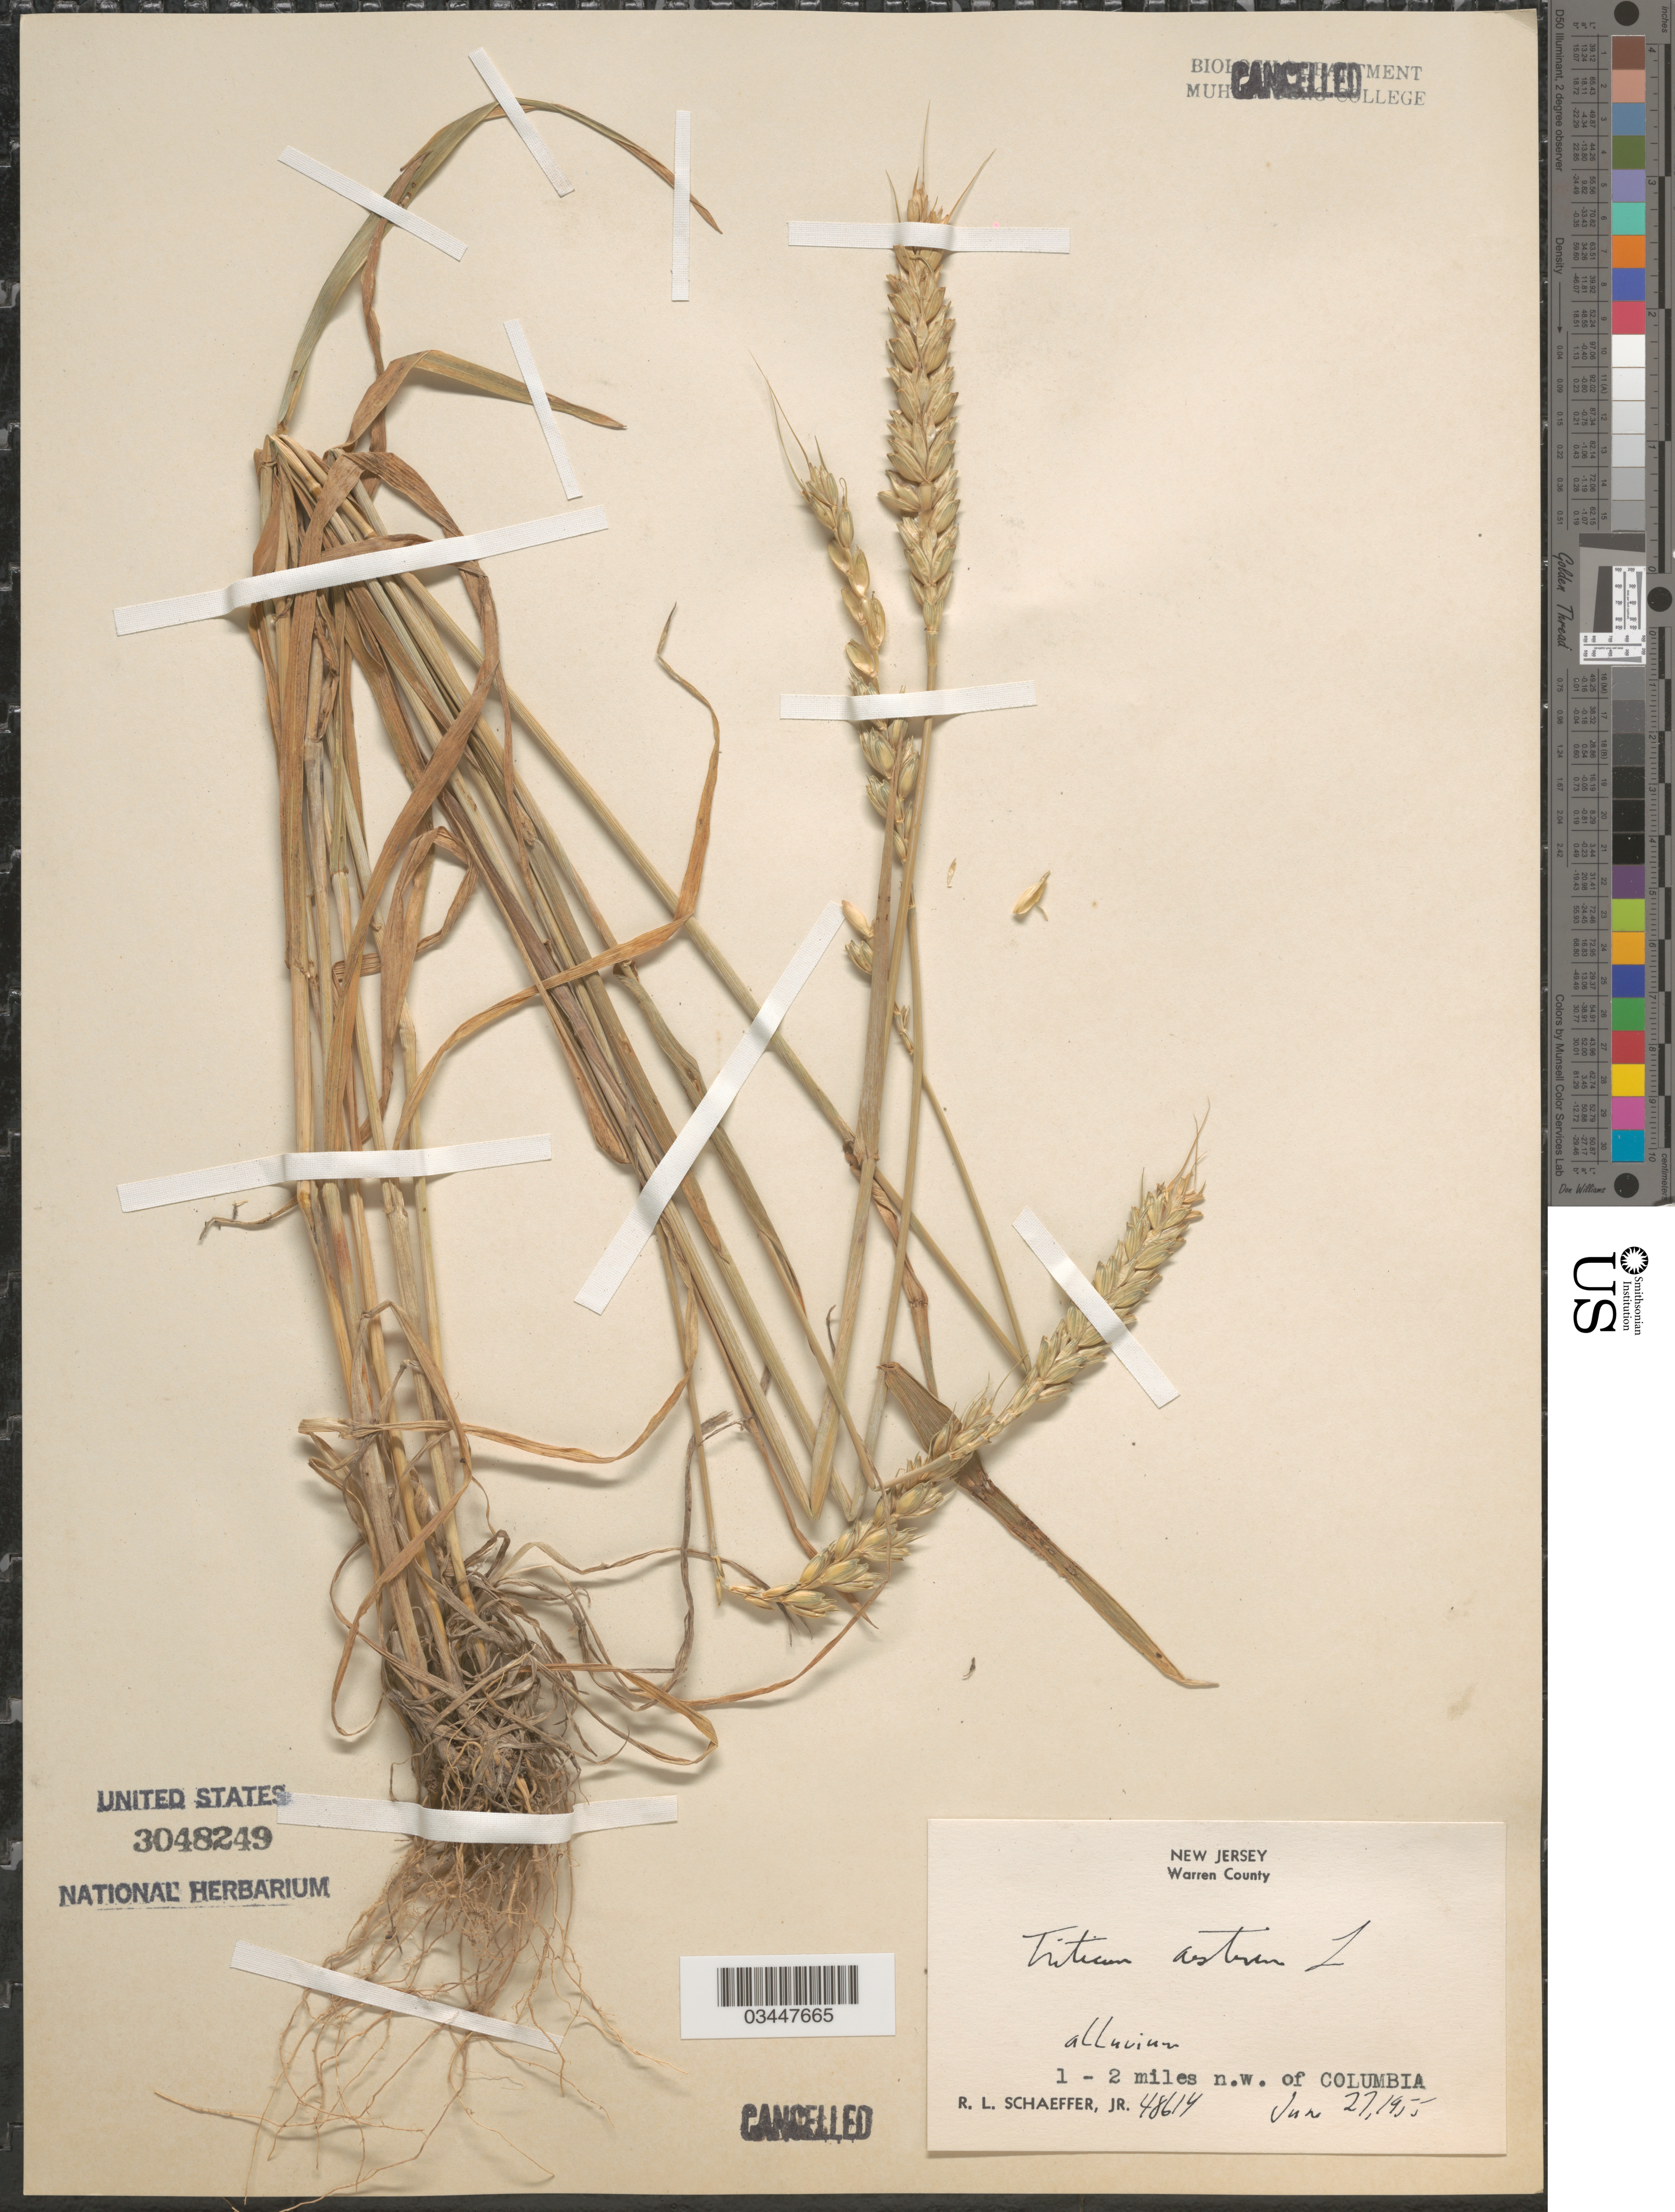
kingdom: Plantae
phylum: Tracheophyta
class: Liliopsida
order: Poales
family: Poaceae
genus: Triticum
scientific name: Triticum aestivum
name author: L.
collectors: R. L. Schaeffer Jr.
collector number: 48614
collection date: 1955-06-27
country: United States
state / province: New Jersey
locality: Warren County. 1 - 2 miles n.w. of Columbia.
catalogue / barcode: US 3048249